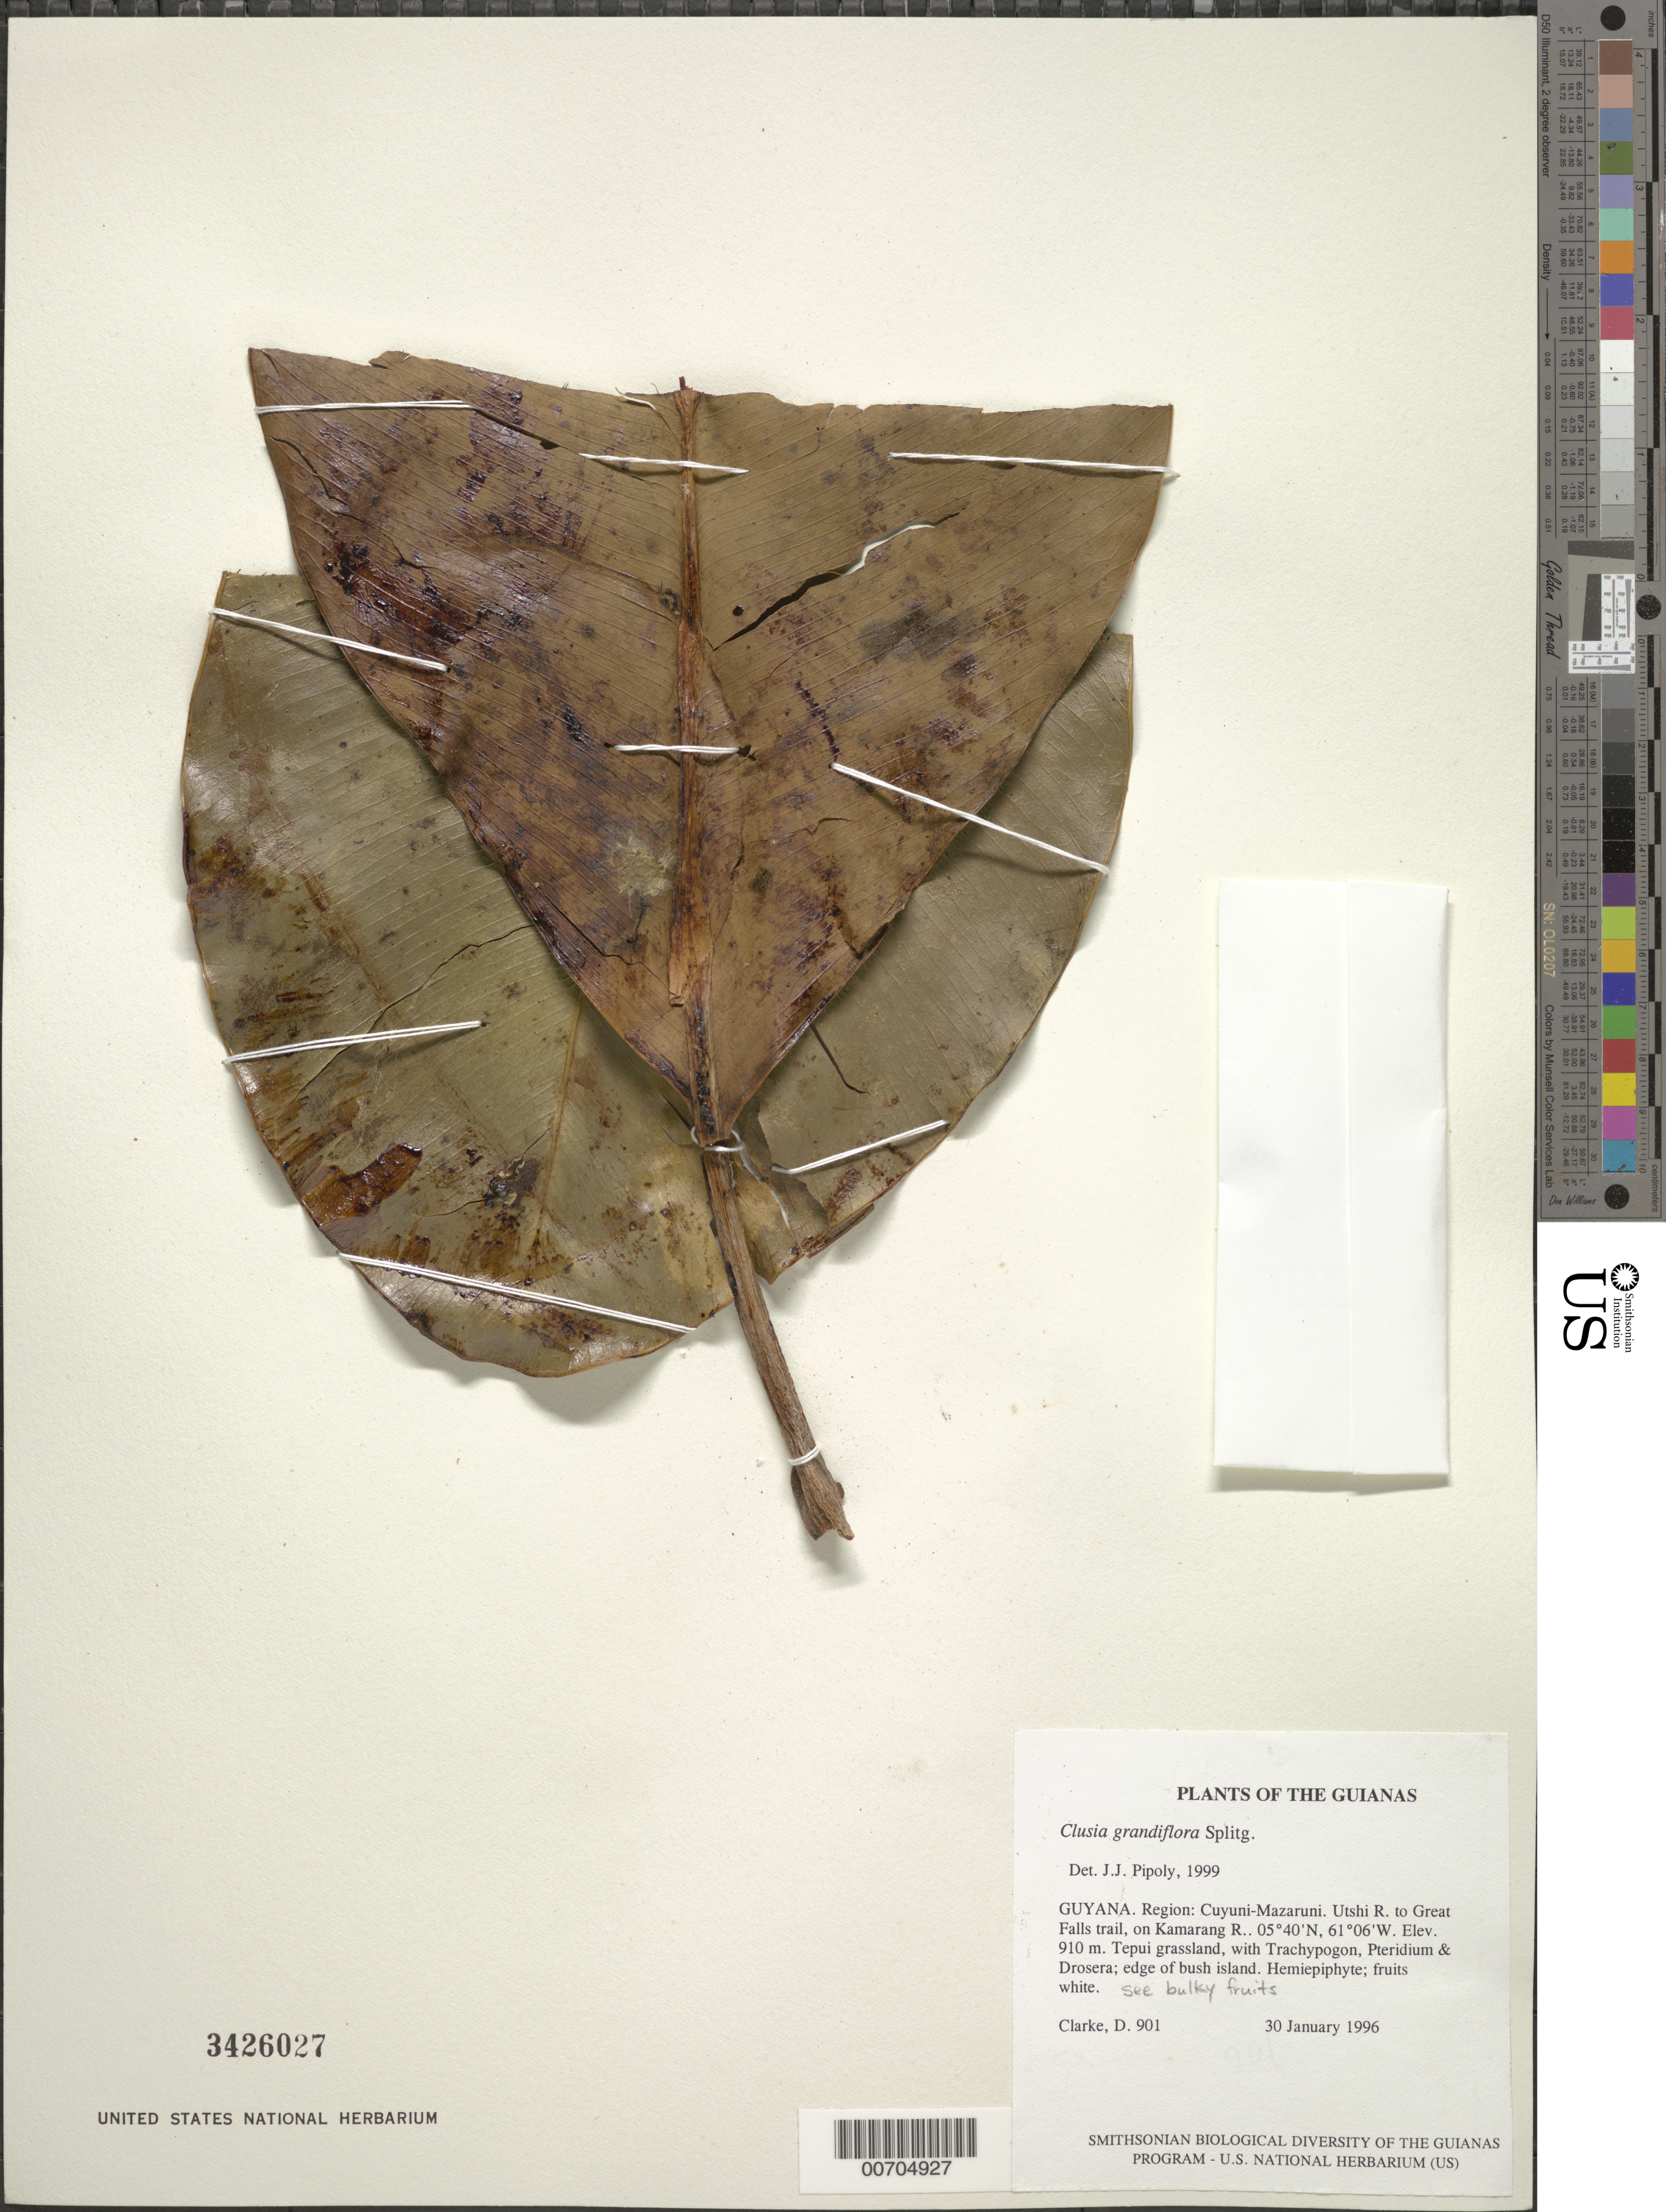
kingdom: Plantae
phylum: Tracheophyta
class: Magnoliopsida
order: Malpighiales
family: Clusiaceae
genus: Clusia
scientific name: Clusia grandiflora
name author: Splitg.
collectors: D. Clarke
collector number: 901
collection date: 1996-01-30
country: Guyana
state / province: Cuyuni-Mazaruni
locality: Region: Cuyuni-Mazaruni. Utshi R. to Great Falls trail, on Kamarang R.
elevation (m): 910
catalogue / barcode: US 3426027